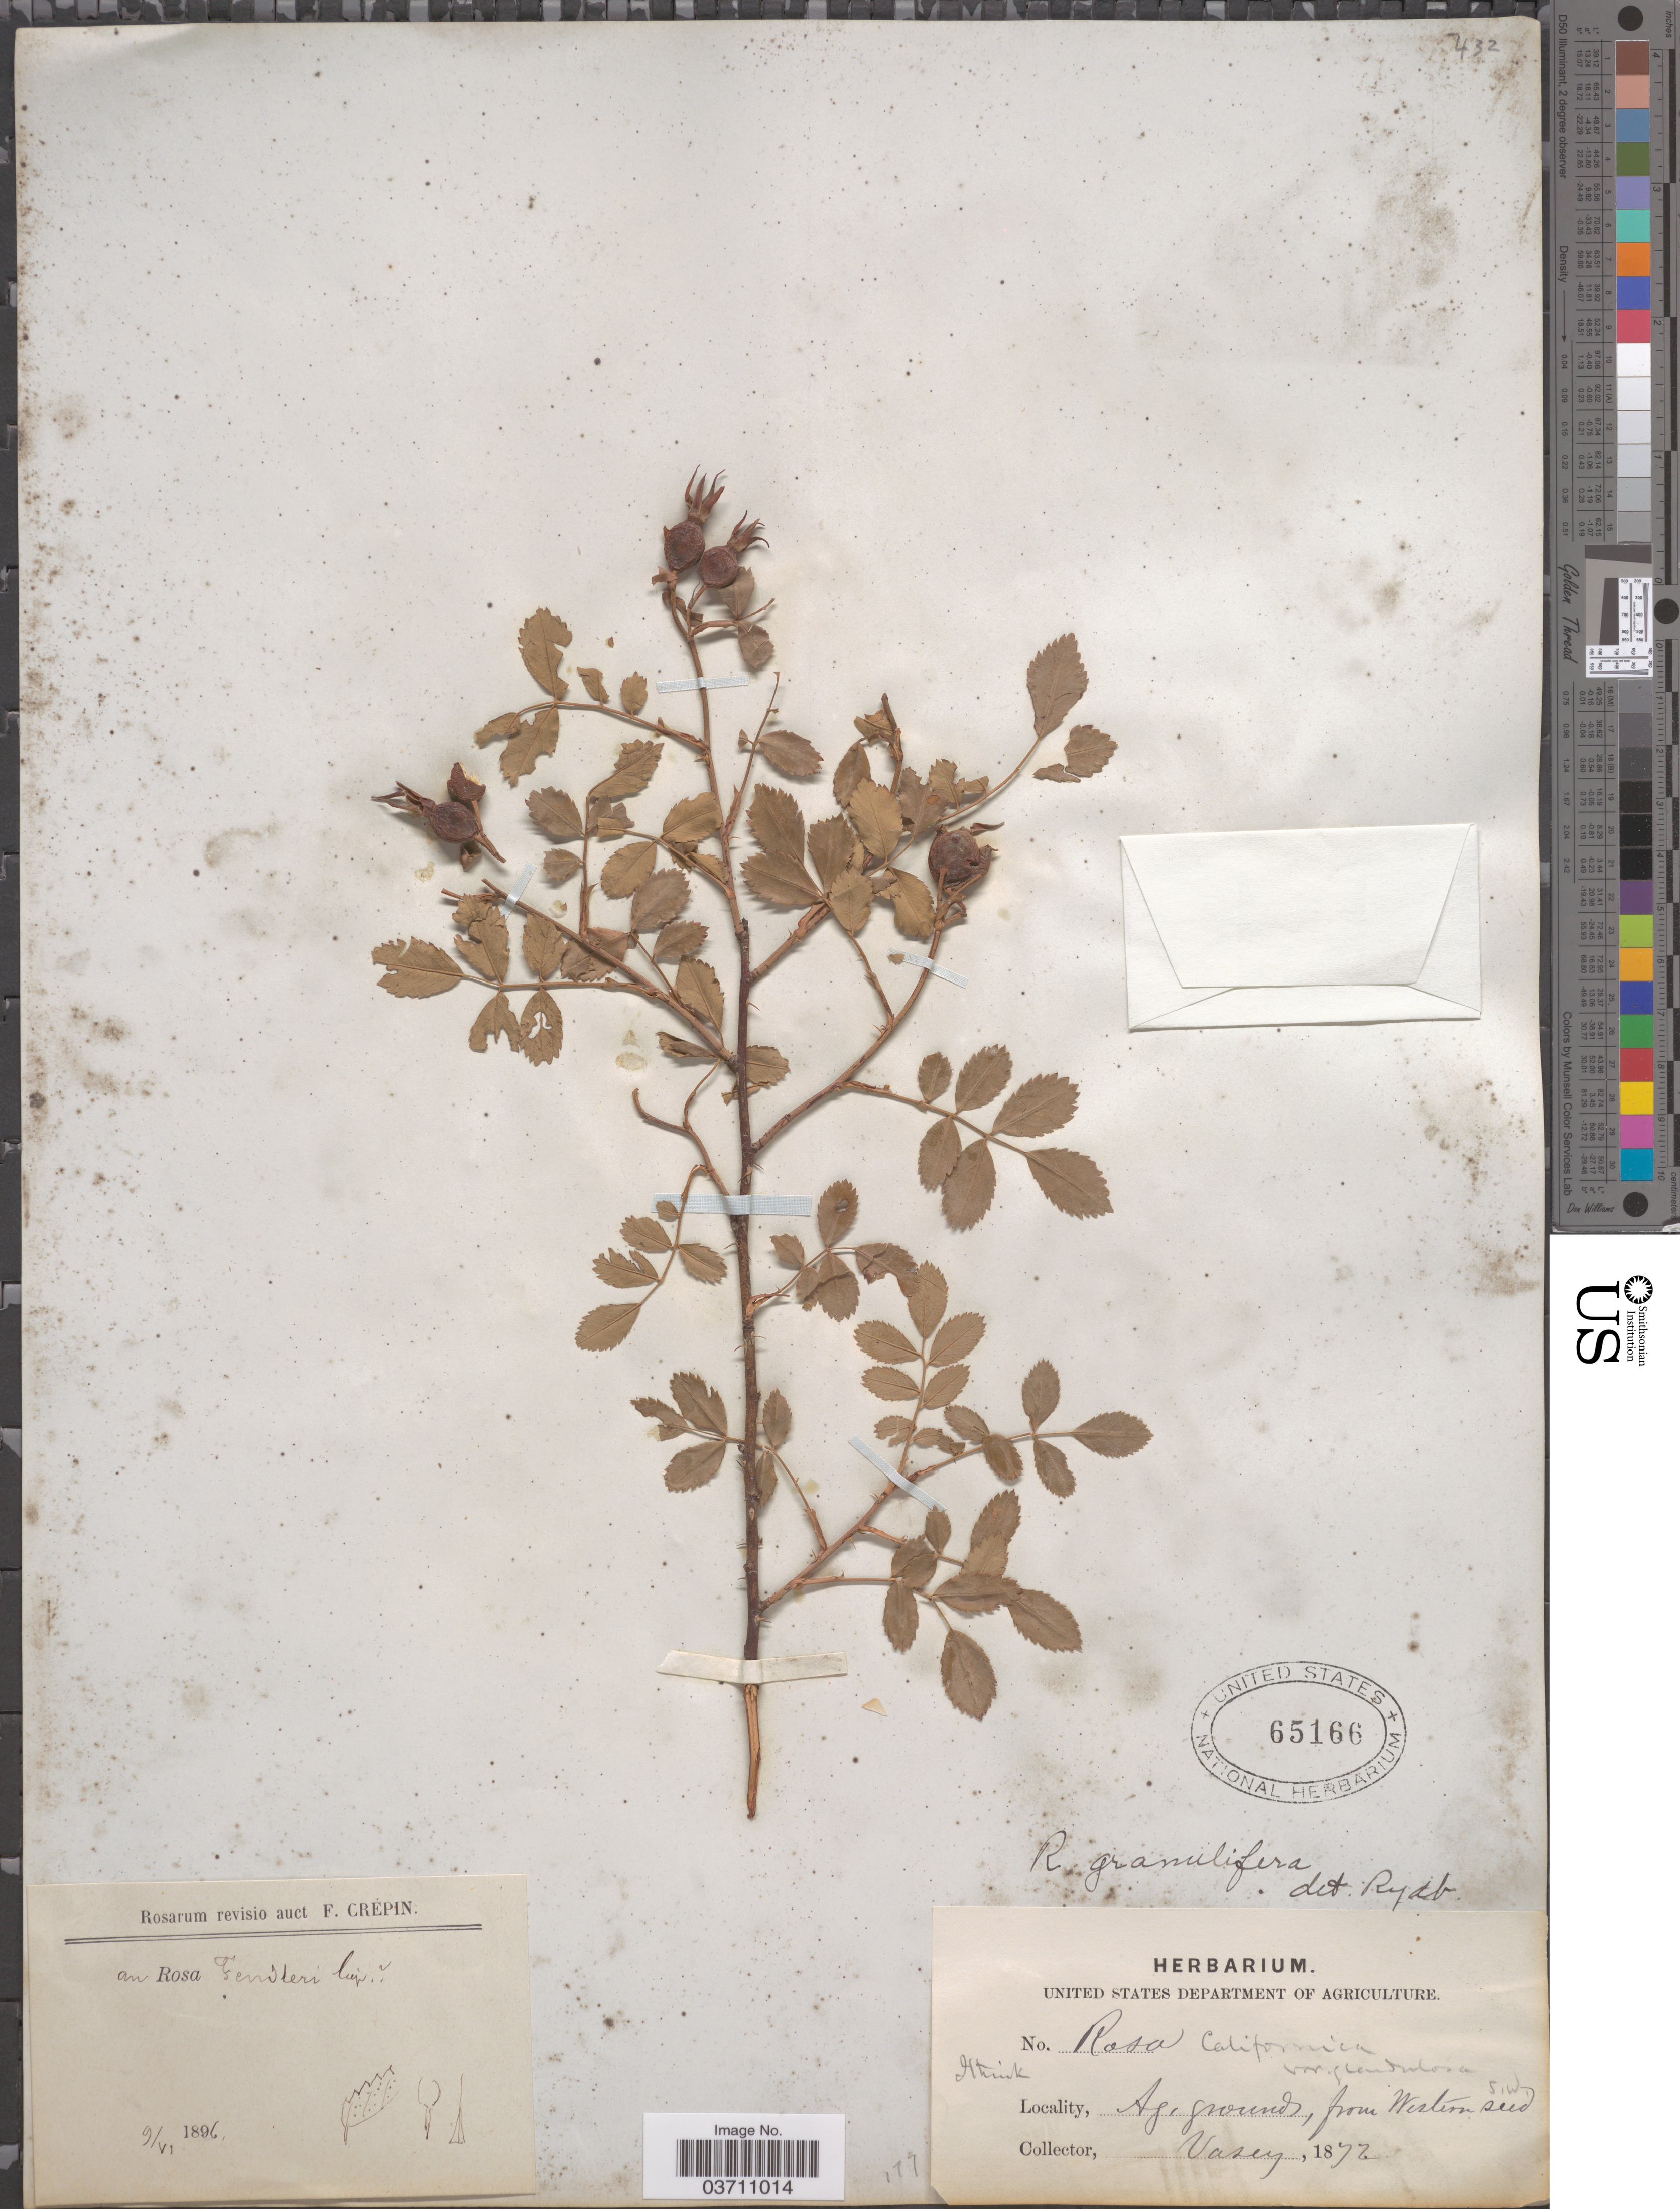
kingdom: Plantae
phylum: Tracheophyta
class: Magnoliopsida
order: Rosales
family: Rosaceae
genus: Rosa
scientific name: Rosa fendleri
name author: Crép.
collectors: Vasey, --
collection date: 1872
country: United States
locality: Ag. grounds, from Western seed.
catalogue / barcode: US 65166